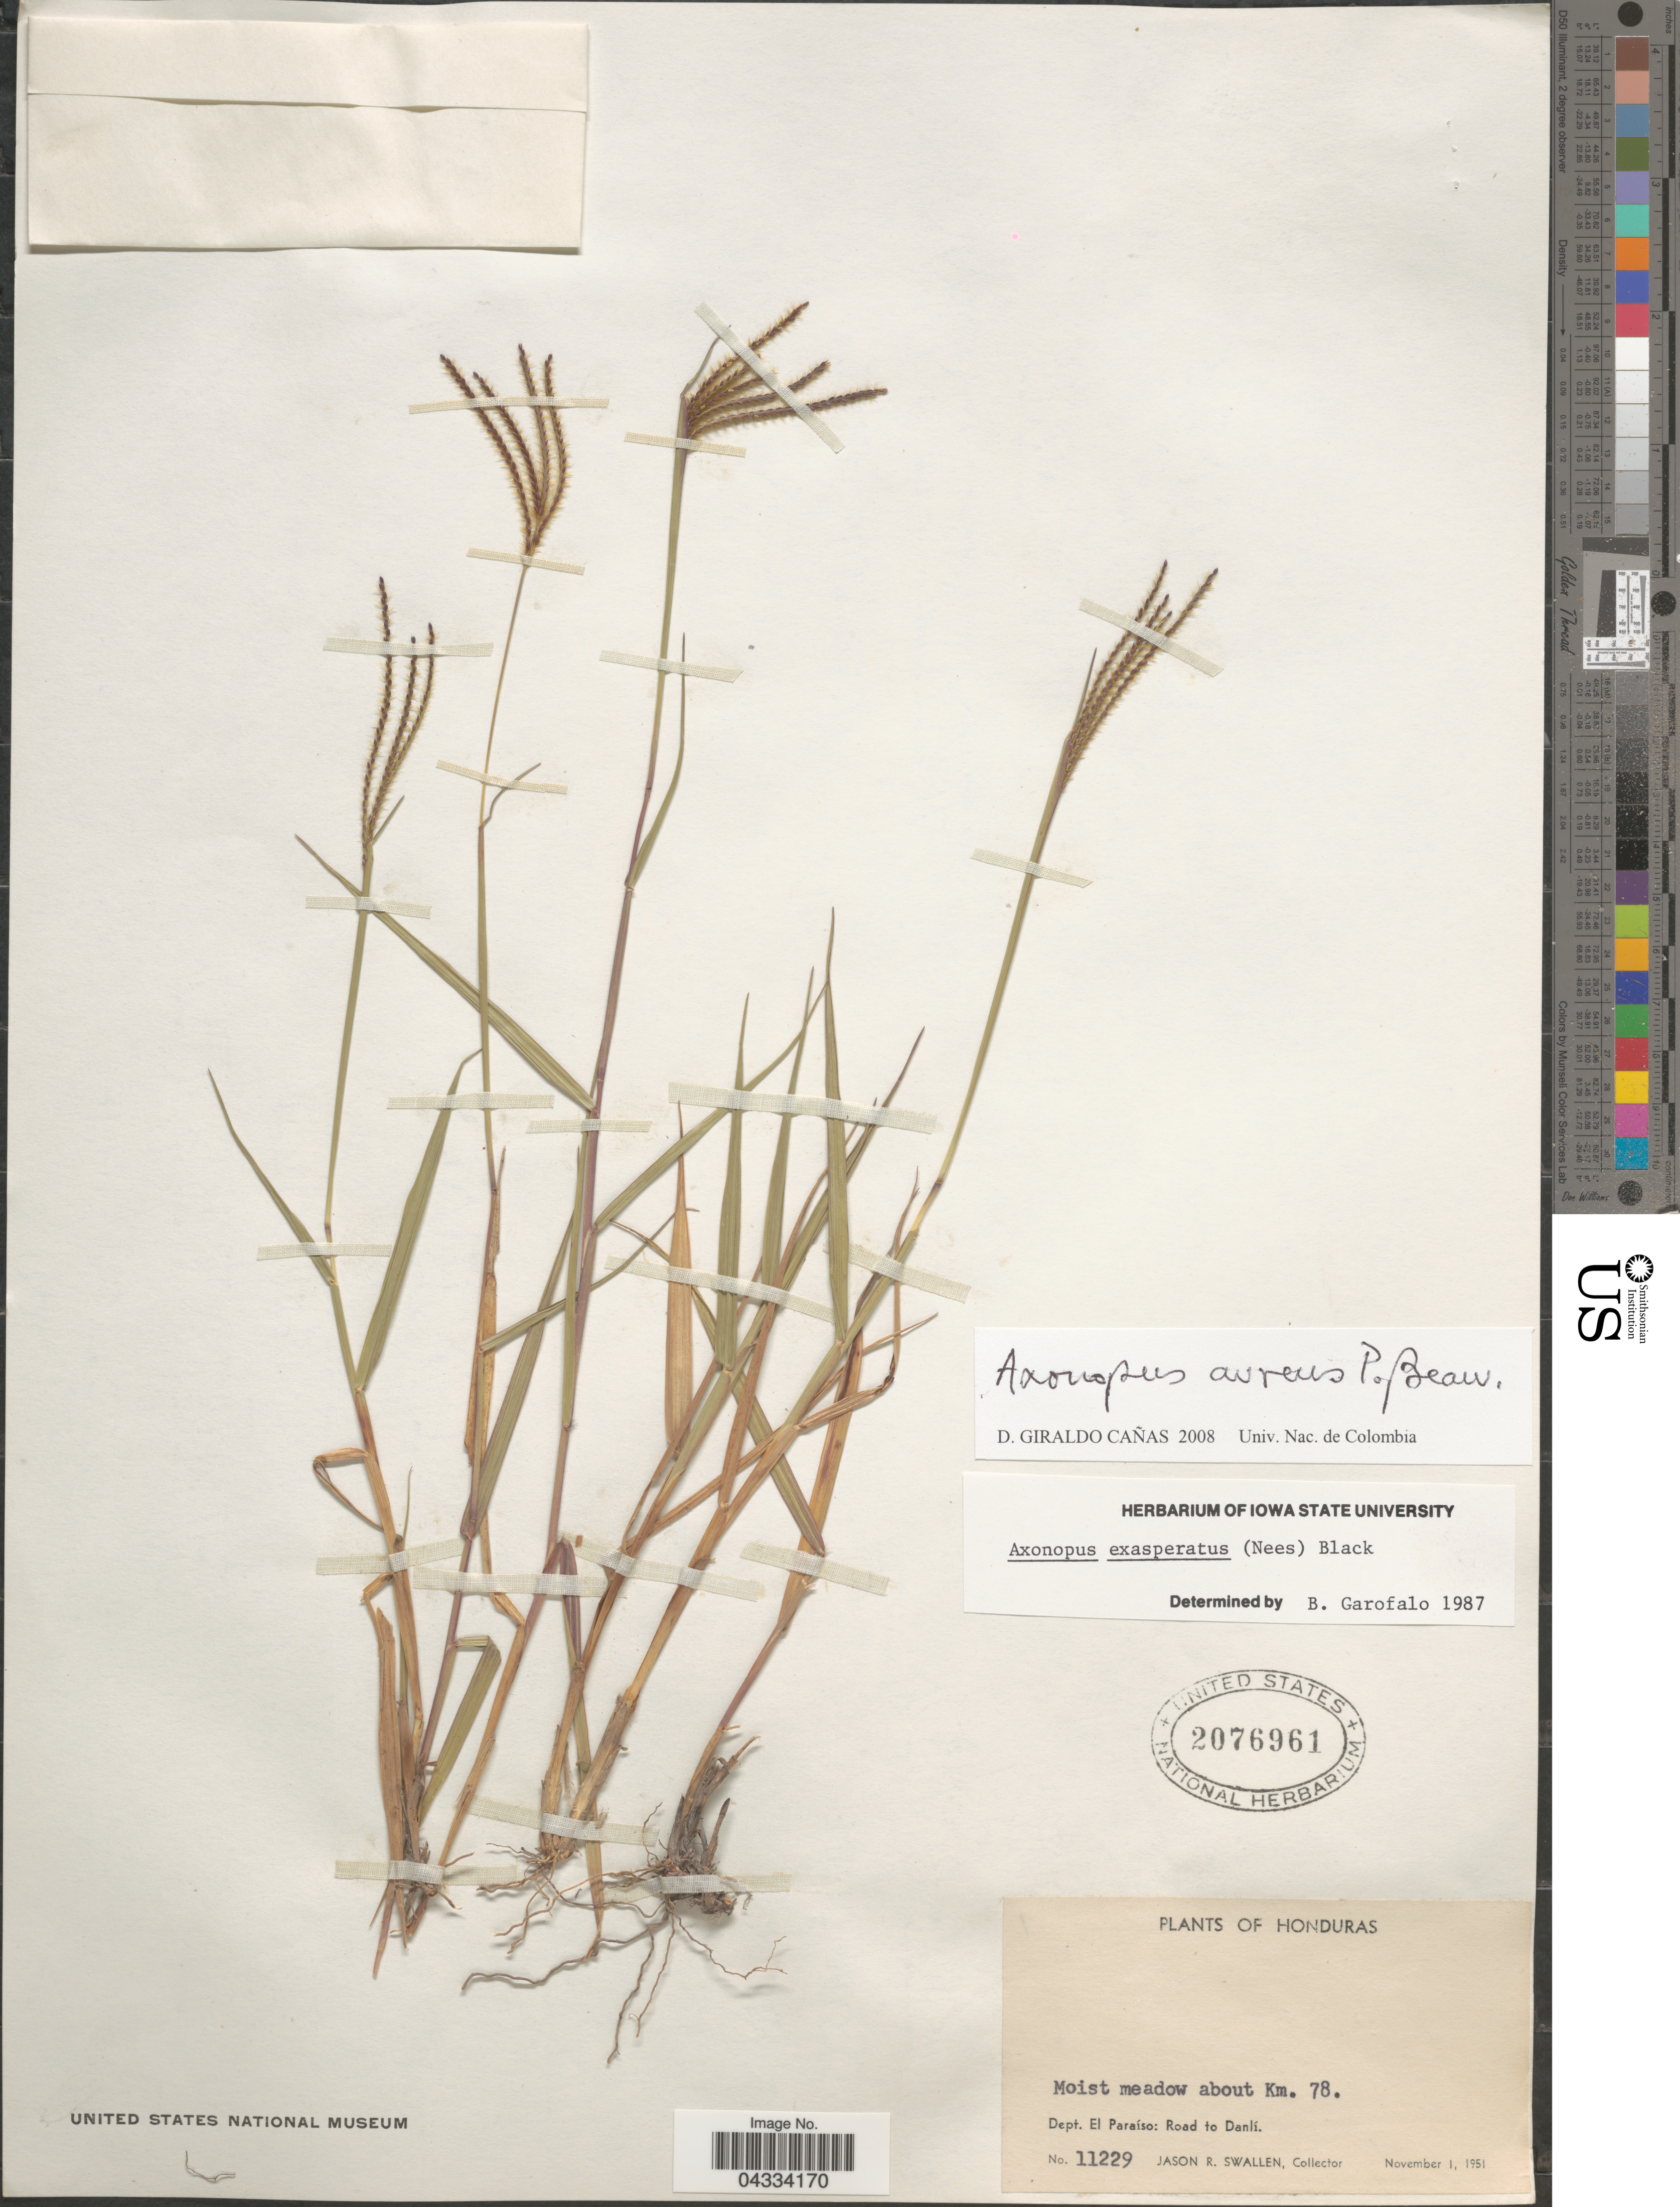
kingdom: Plantae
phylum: Tracheophyta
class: Liliopsida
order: Poales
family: Poaceae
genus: Axonopus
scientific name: Axonopus aureus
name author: P. Beauv.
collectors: J. R. Swallen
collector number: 11229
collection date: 1951-11-01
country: Honduras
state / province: El Paraiso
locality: Moist meadow about Km. 78. Dept. El Paraíso: Road to Danlí.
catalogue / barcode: US 2076961